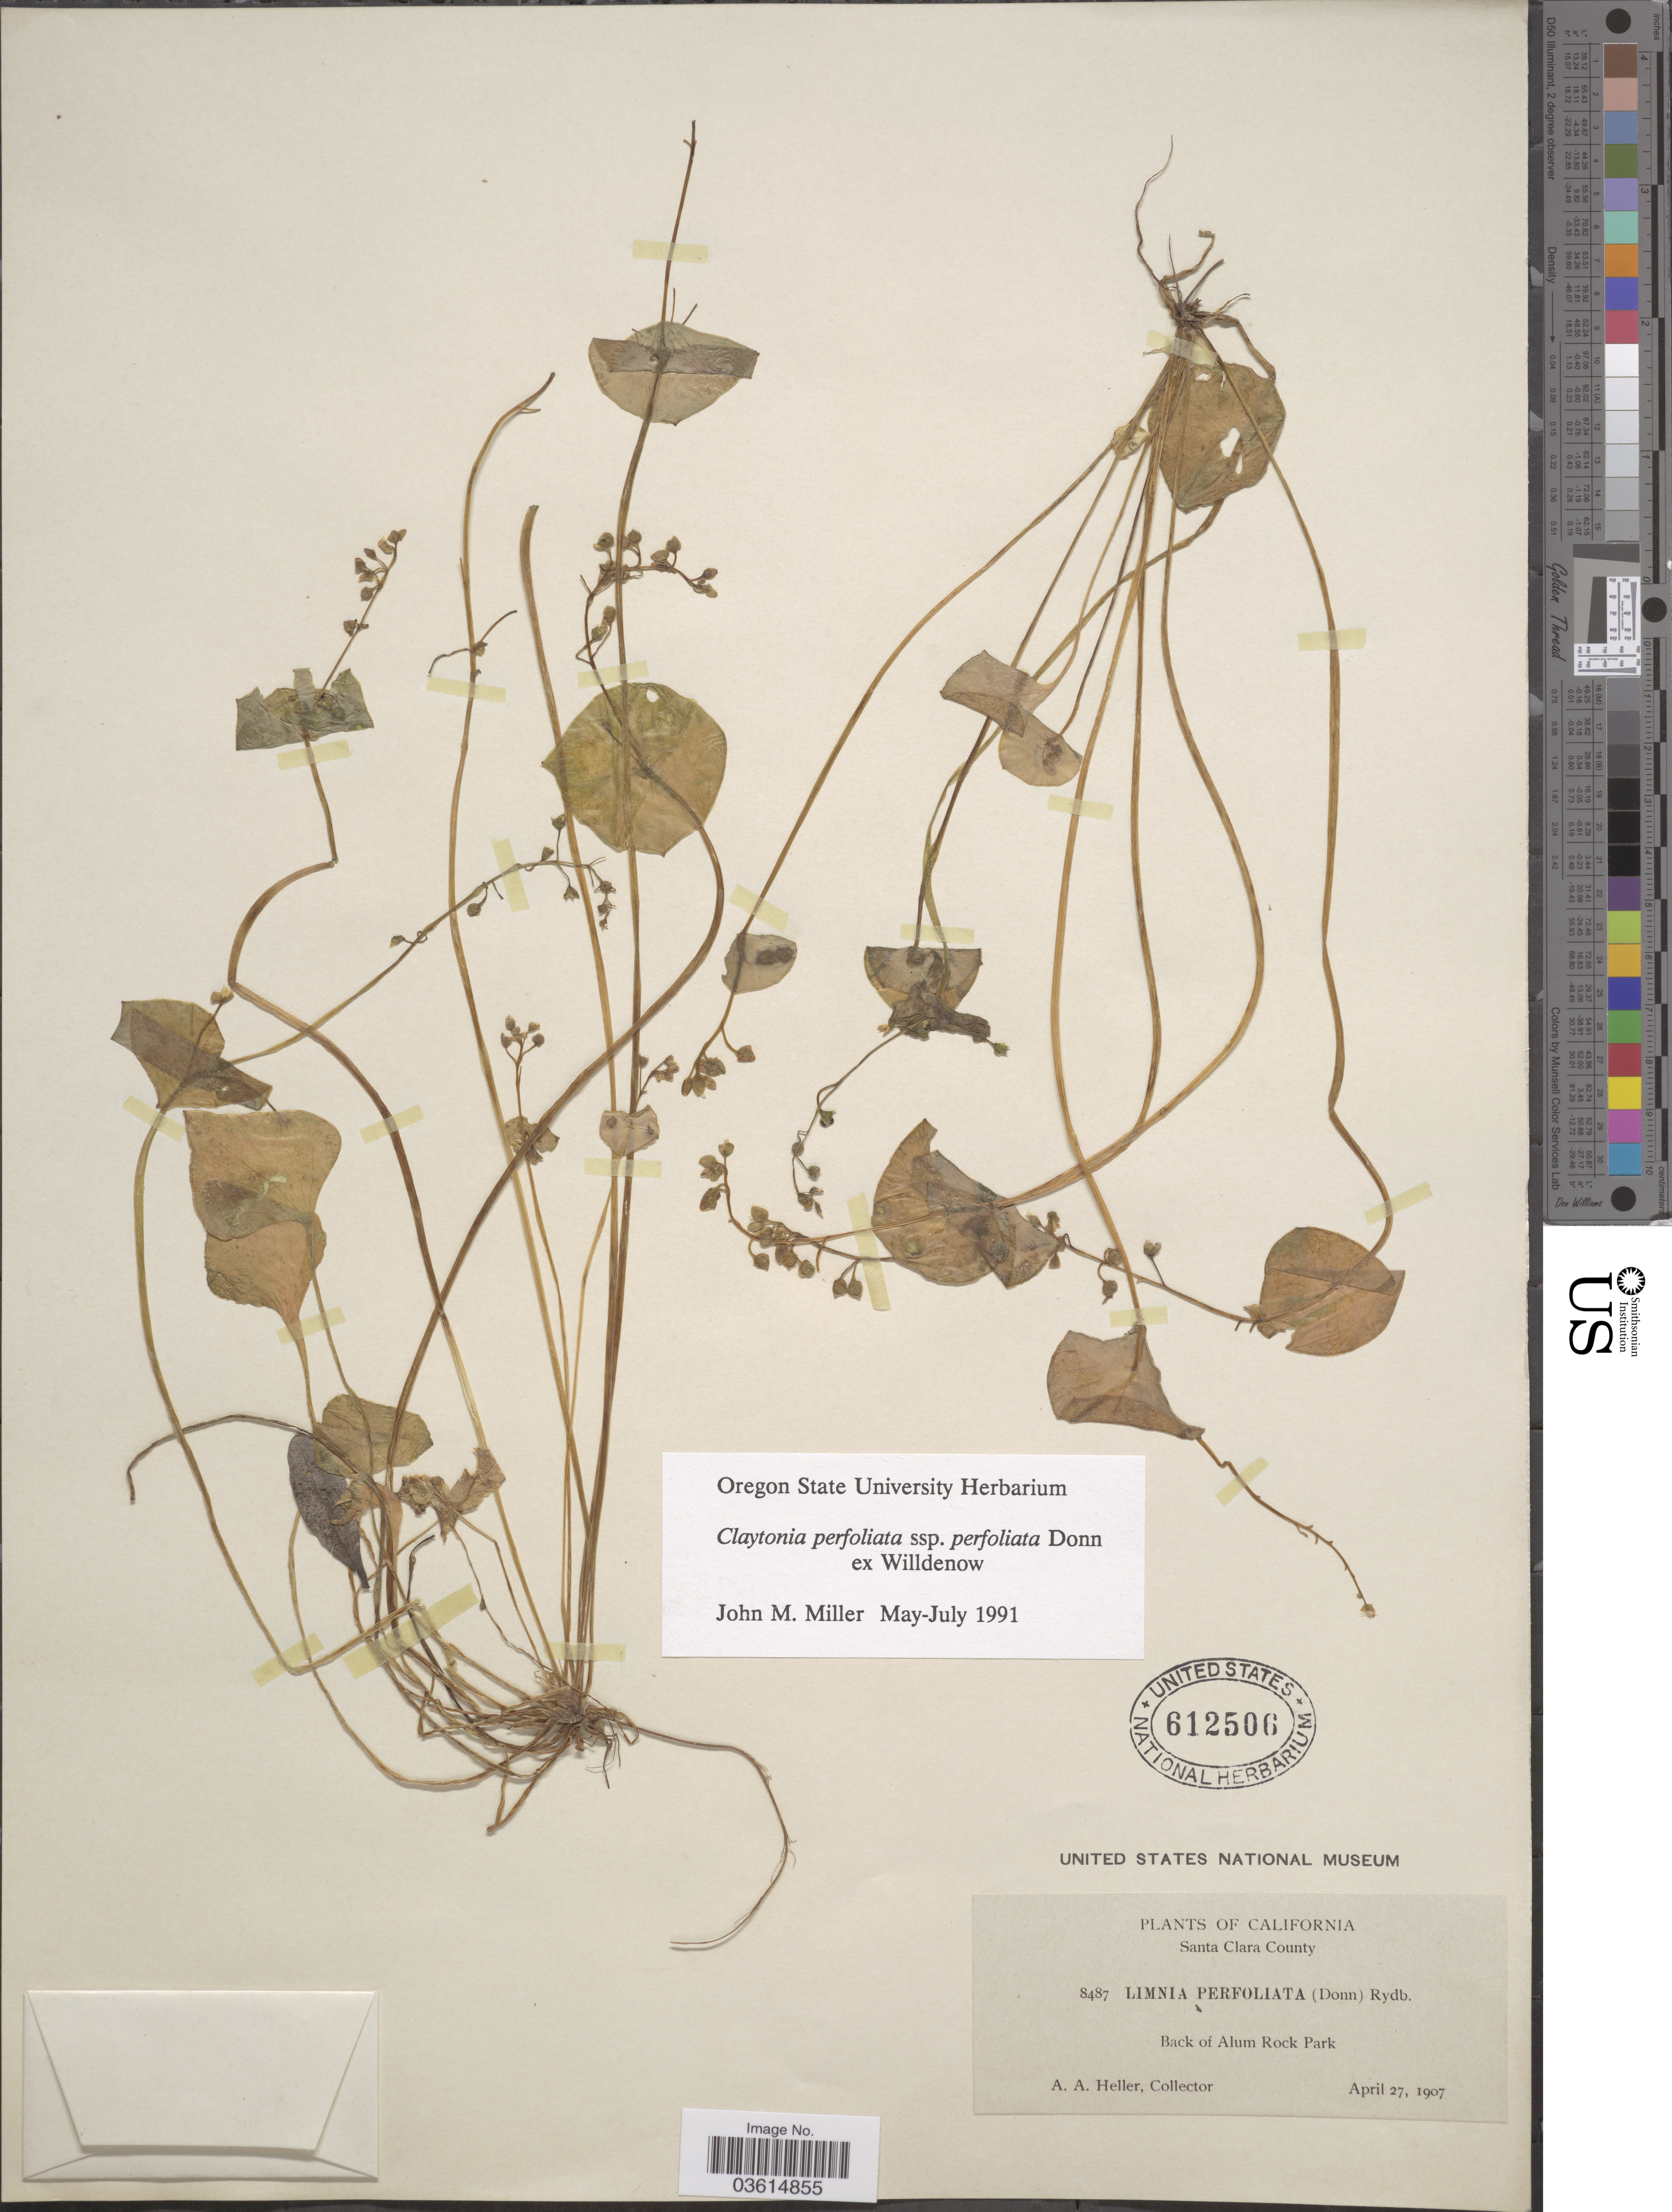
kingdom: Plantae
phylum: Tracheophyta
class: Magnoliopsida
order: Caryophyllales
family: Montiaceae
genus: Claytonia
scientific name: Claytonia perfoliata subsp. perfoliata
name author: Donn ex Willd.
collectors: A. A. Heller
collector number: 8487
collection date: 1907-04-27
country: United States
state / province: California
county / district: Santa Clara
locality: Santa Clara County. Back of Alum Rock Park.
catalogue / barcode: US 612506